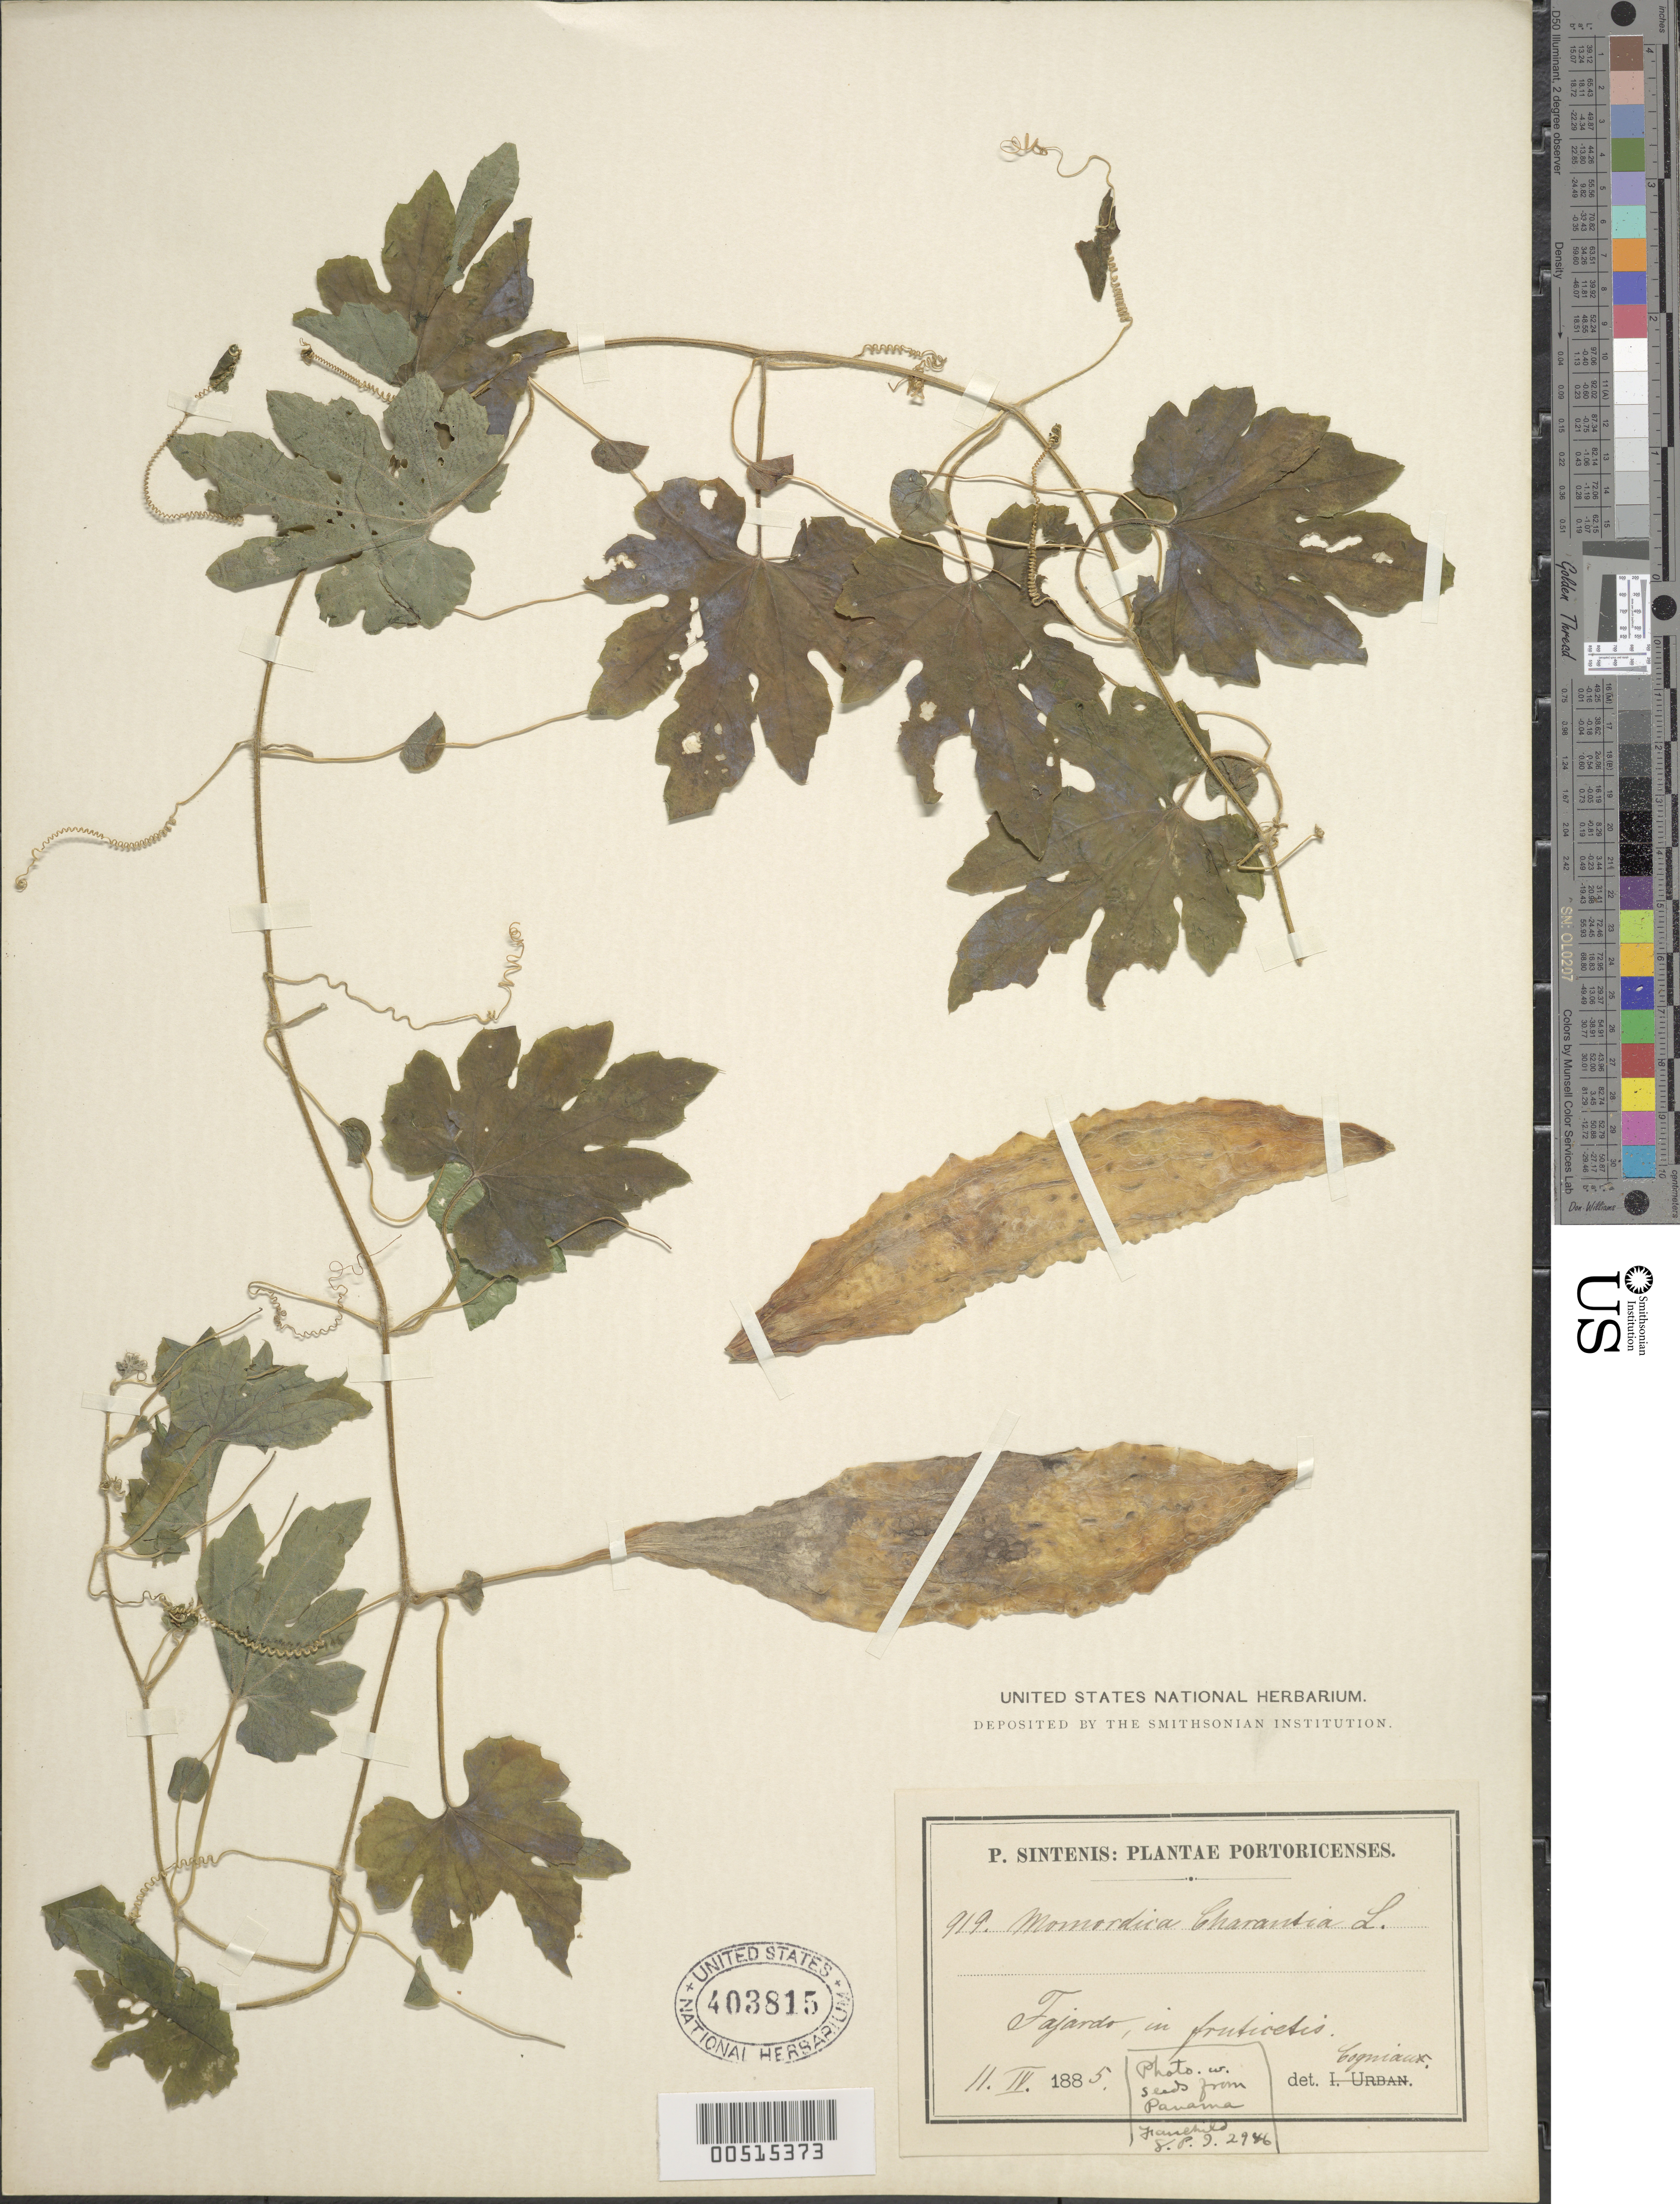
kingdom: Plantae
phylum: Tracheophyta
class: Magnoliopsida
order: Cucurbitales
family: Cucurbitaceae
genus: Momordica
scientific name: Momordica charantia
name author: L.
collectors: P. Sintenis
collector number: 919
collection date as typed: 02 Apr 1885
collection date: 1885-04-02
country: Puerto Rico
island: Greater Antilles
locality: Fajardo. In fruticetis.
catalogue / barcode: US 403815